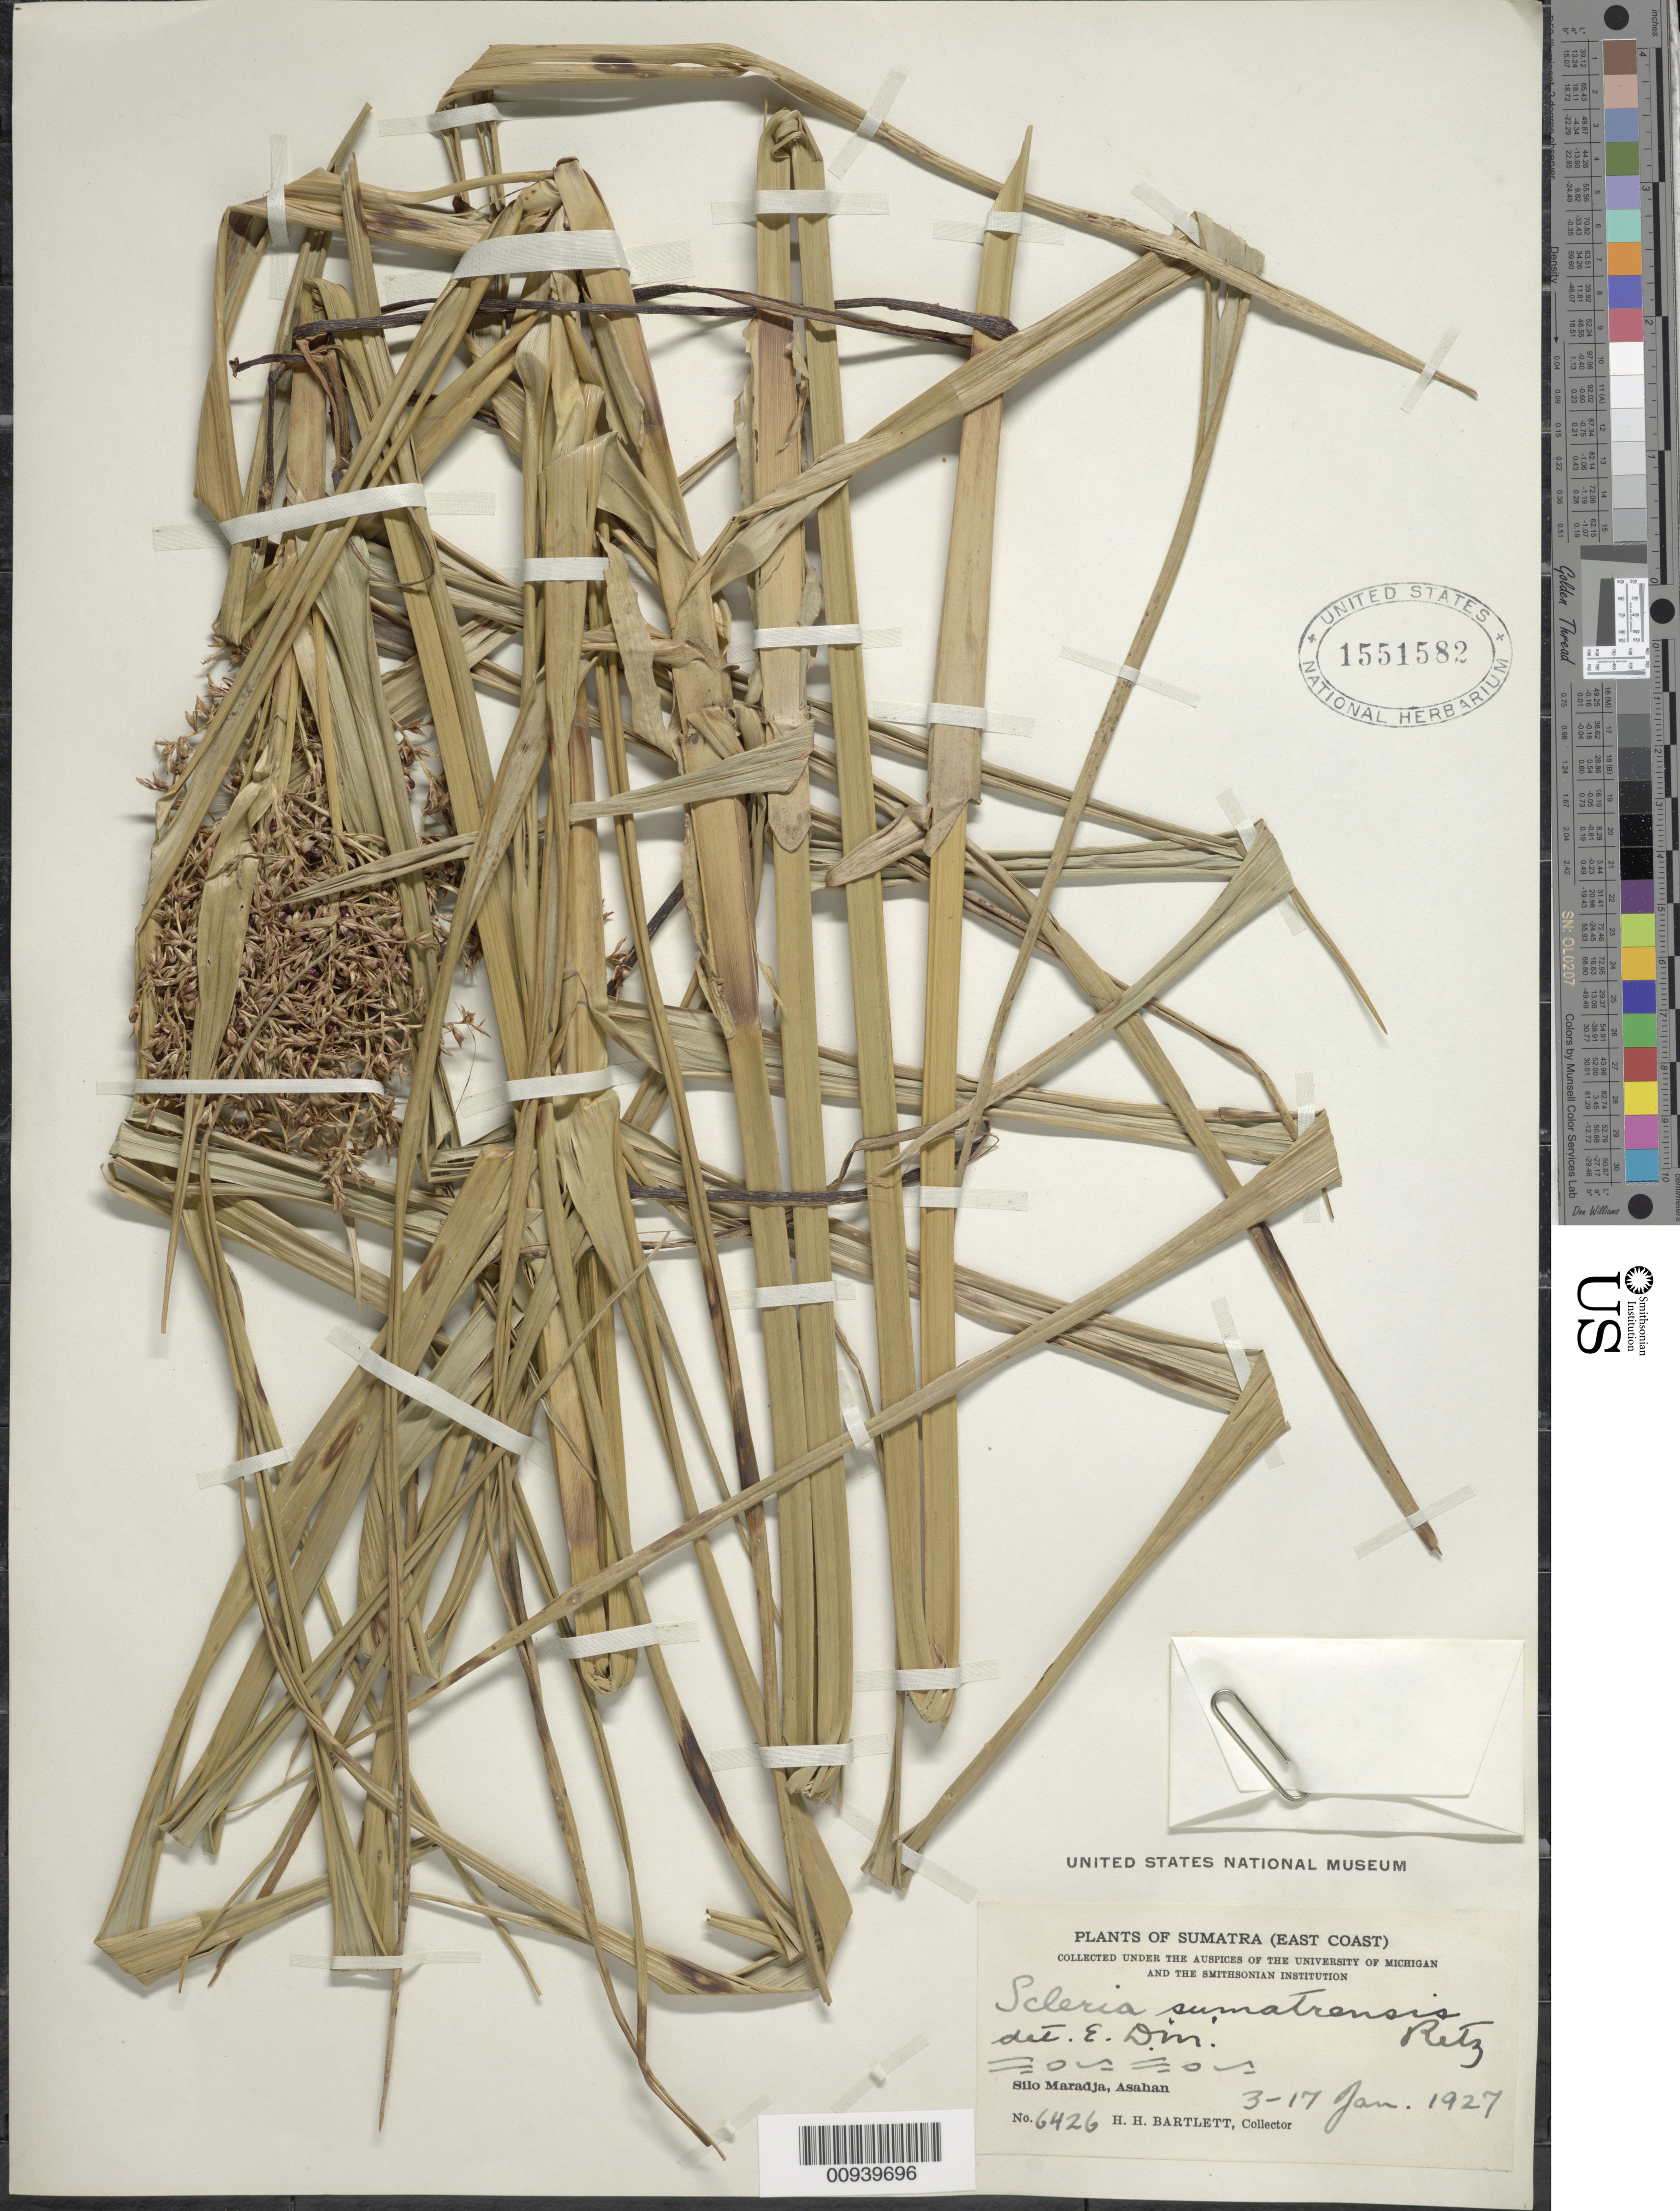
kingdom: Plantae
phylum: Tracheophyta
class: Liliopsida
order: Poales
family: Cyperaceae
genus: Scleria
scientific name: Scleria sumatrensis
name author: Retz.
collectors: H. H. Bartlett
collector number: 6426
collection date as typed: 03 Jan 1927 to 17 Jan 1927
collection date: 1927-01-03/1927-01-17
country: Indonesia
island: Sumatra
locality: Silo Maradja, Asahan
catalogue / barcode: US 1551582